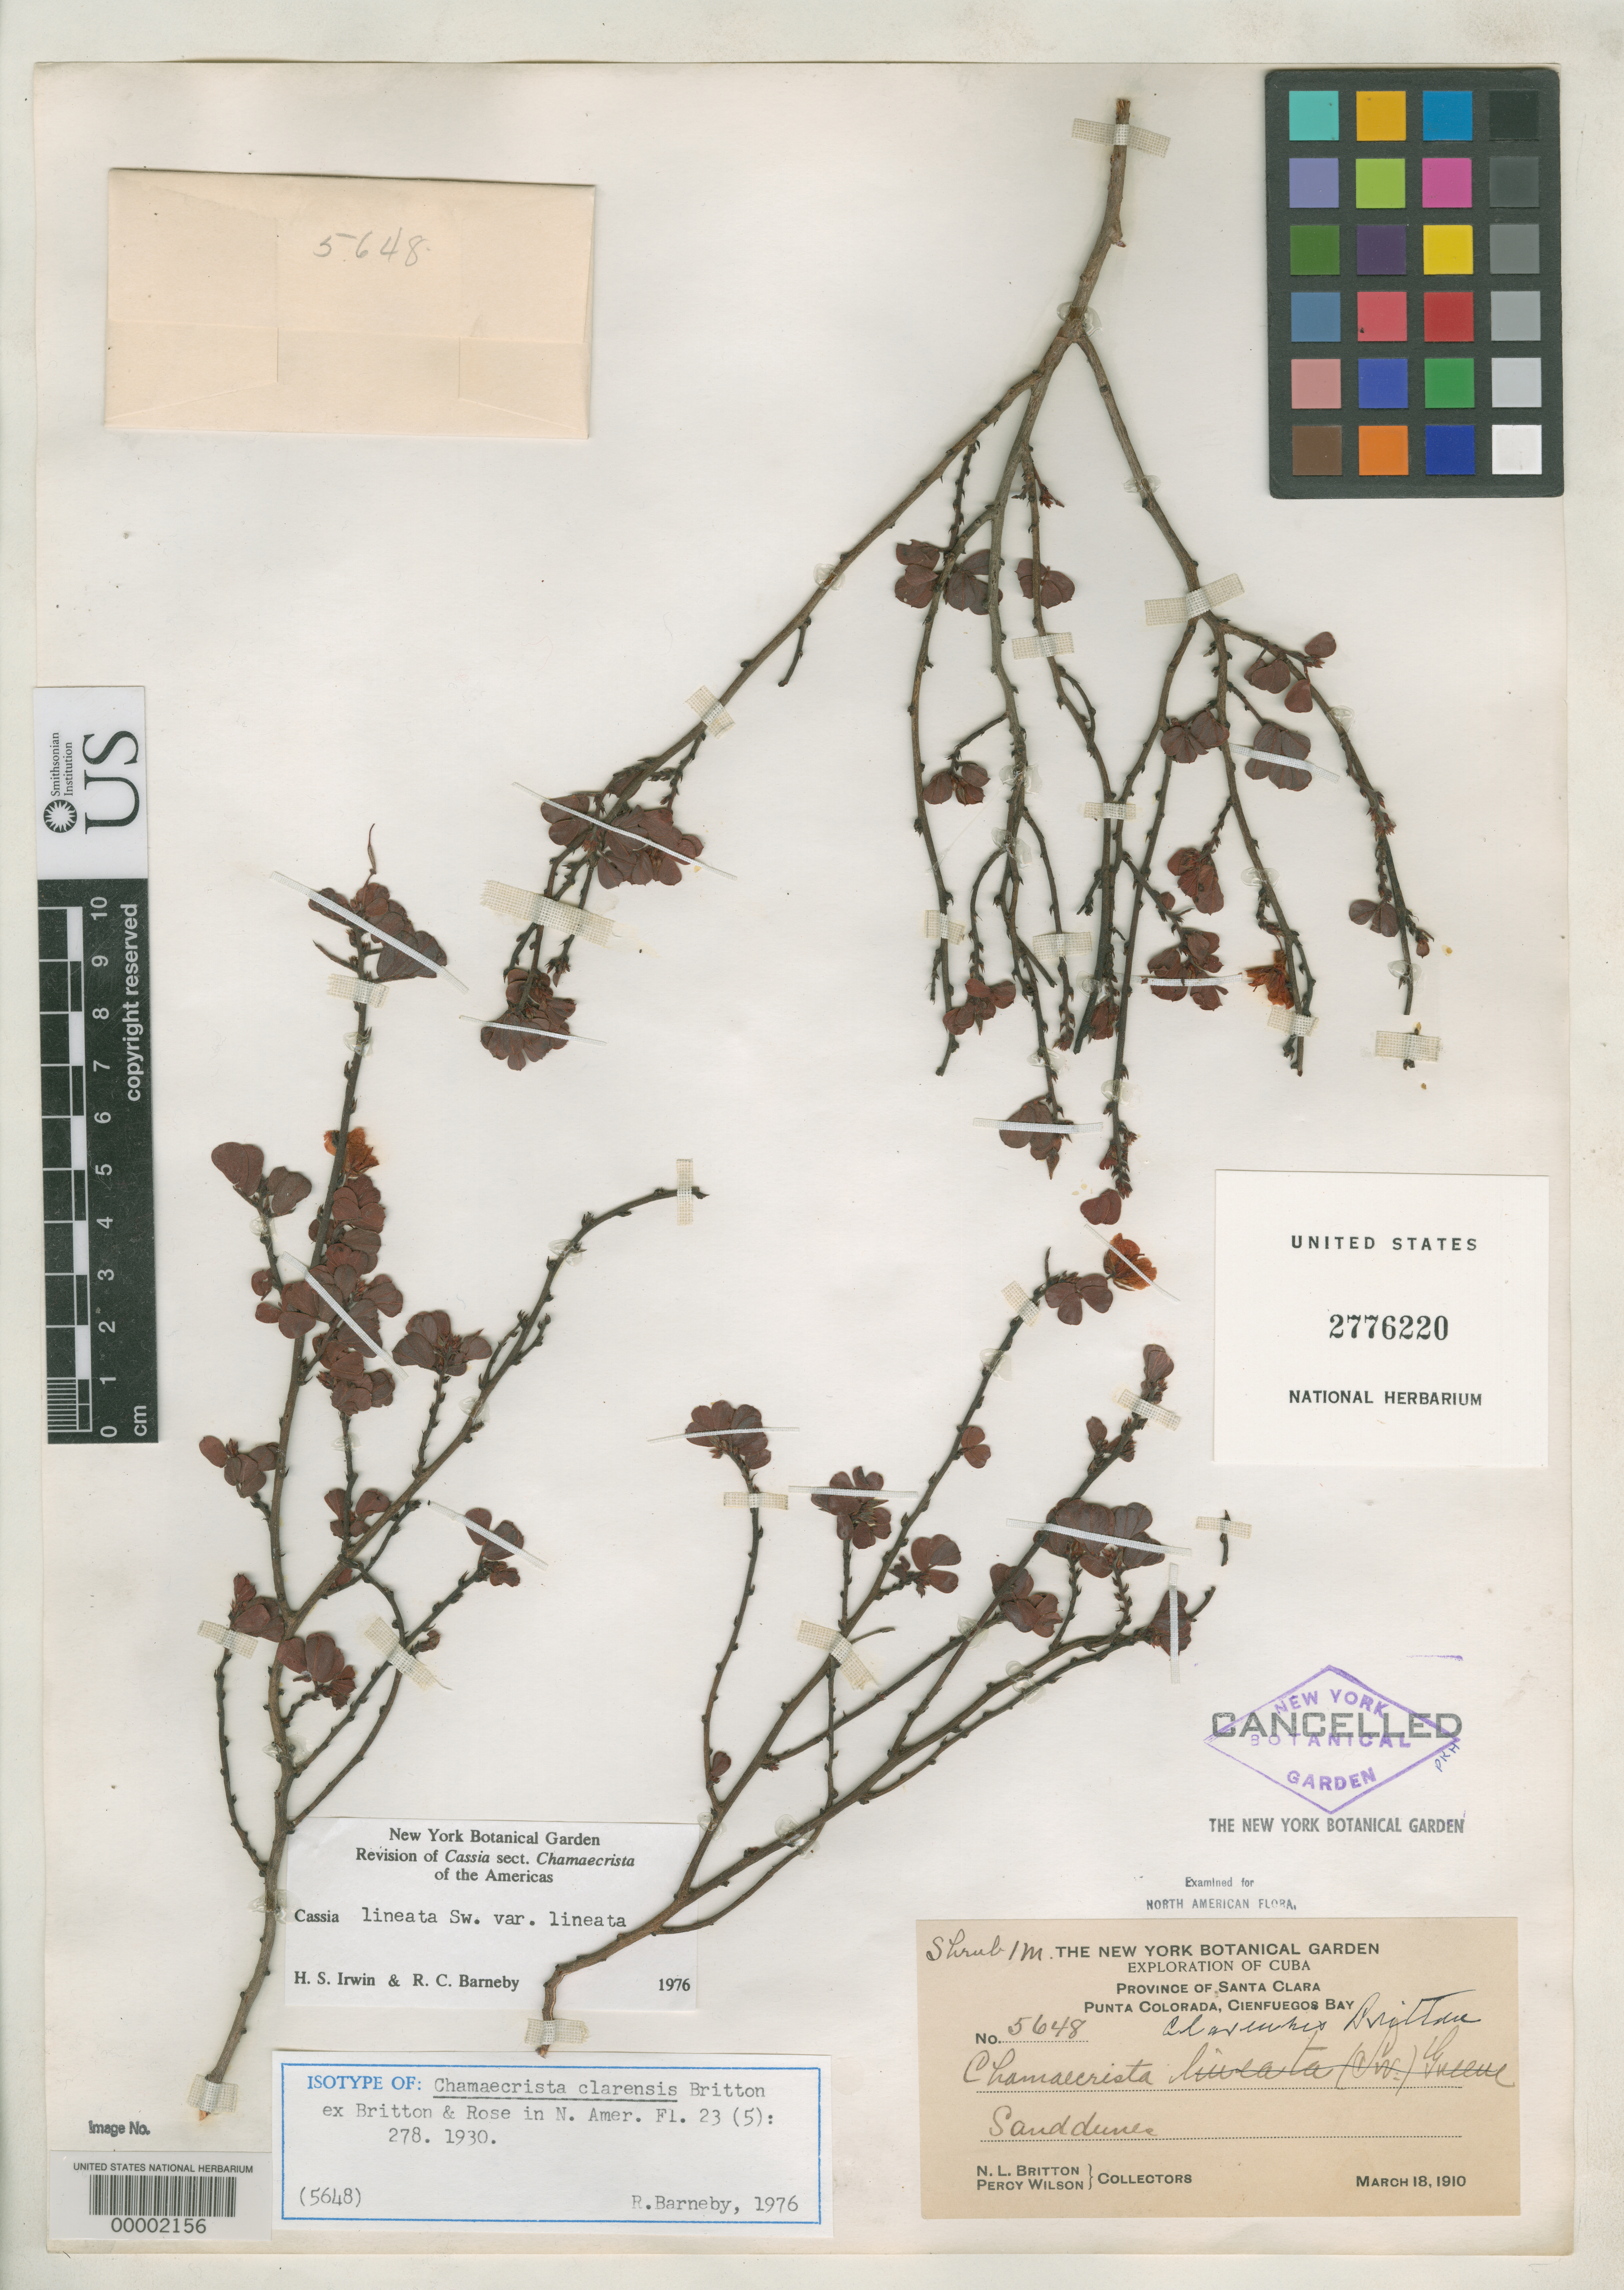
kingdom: Plantae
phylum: Tracheophyta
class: Magnoliopsida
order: Fabales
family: Fabaceae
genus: Chamaecrista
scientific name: Chamaecrista clarensis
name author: Britton in Britton & Rose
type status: Isotype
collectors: N. Britton & P. Wilson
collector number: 5648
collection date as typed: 18 Mar 1910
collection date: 1910-03-18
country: Cuba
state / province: Las Villas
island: Greater Antilles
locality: Santa Clara, Punta Colorada, Cienfuegos Bay.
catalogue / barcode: US 2776220